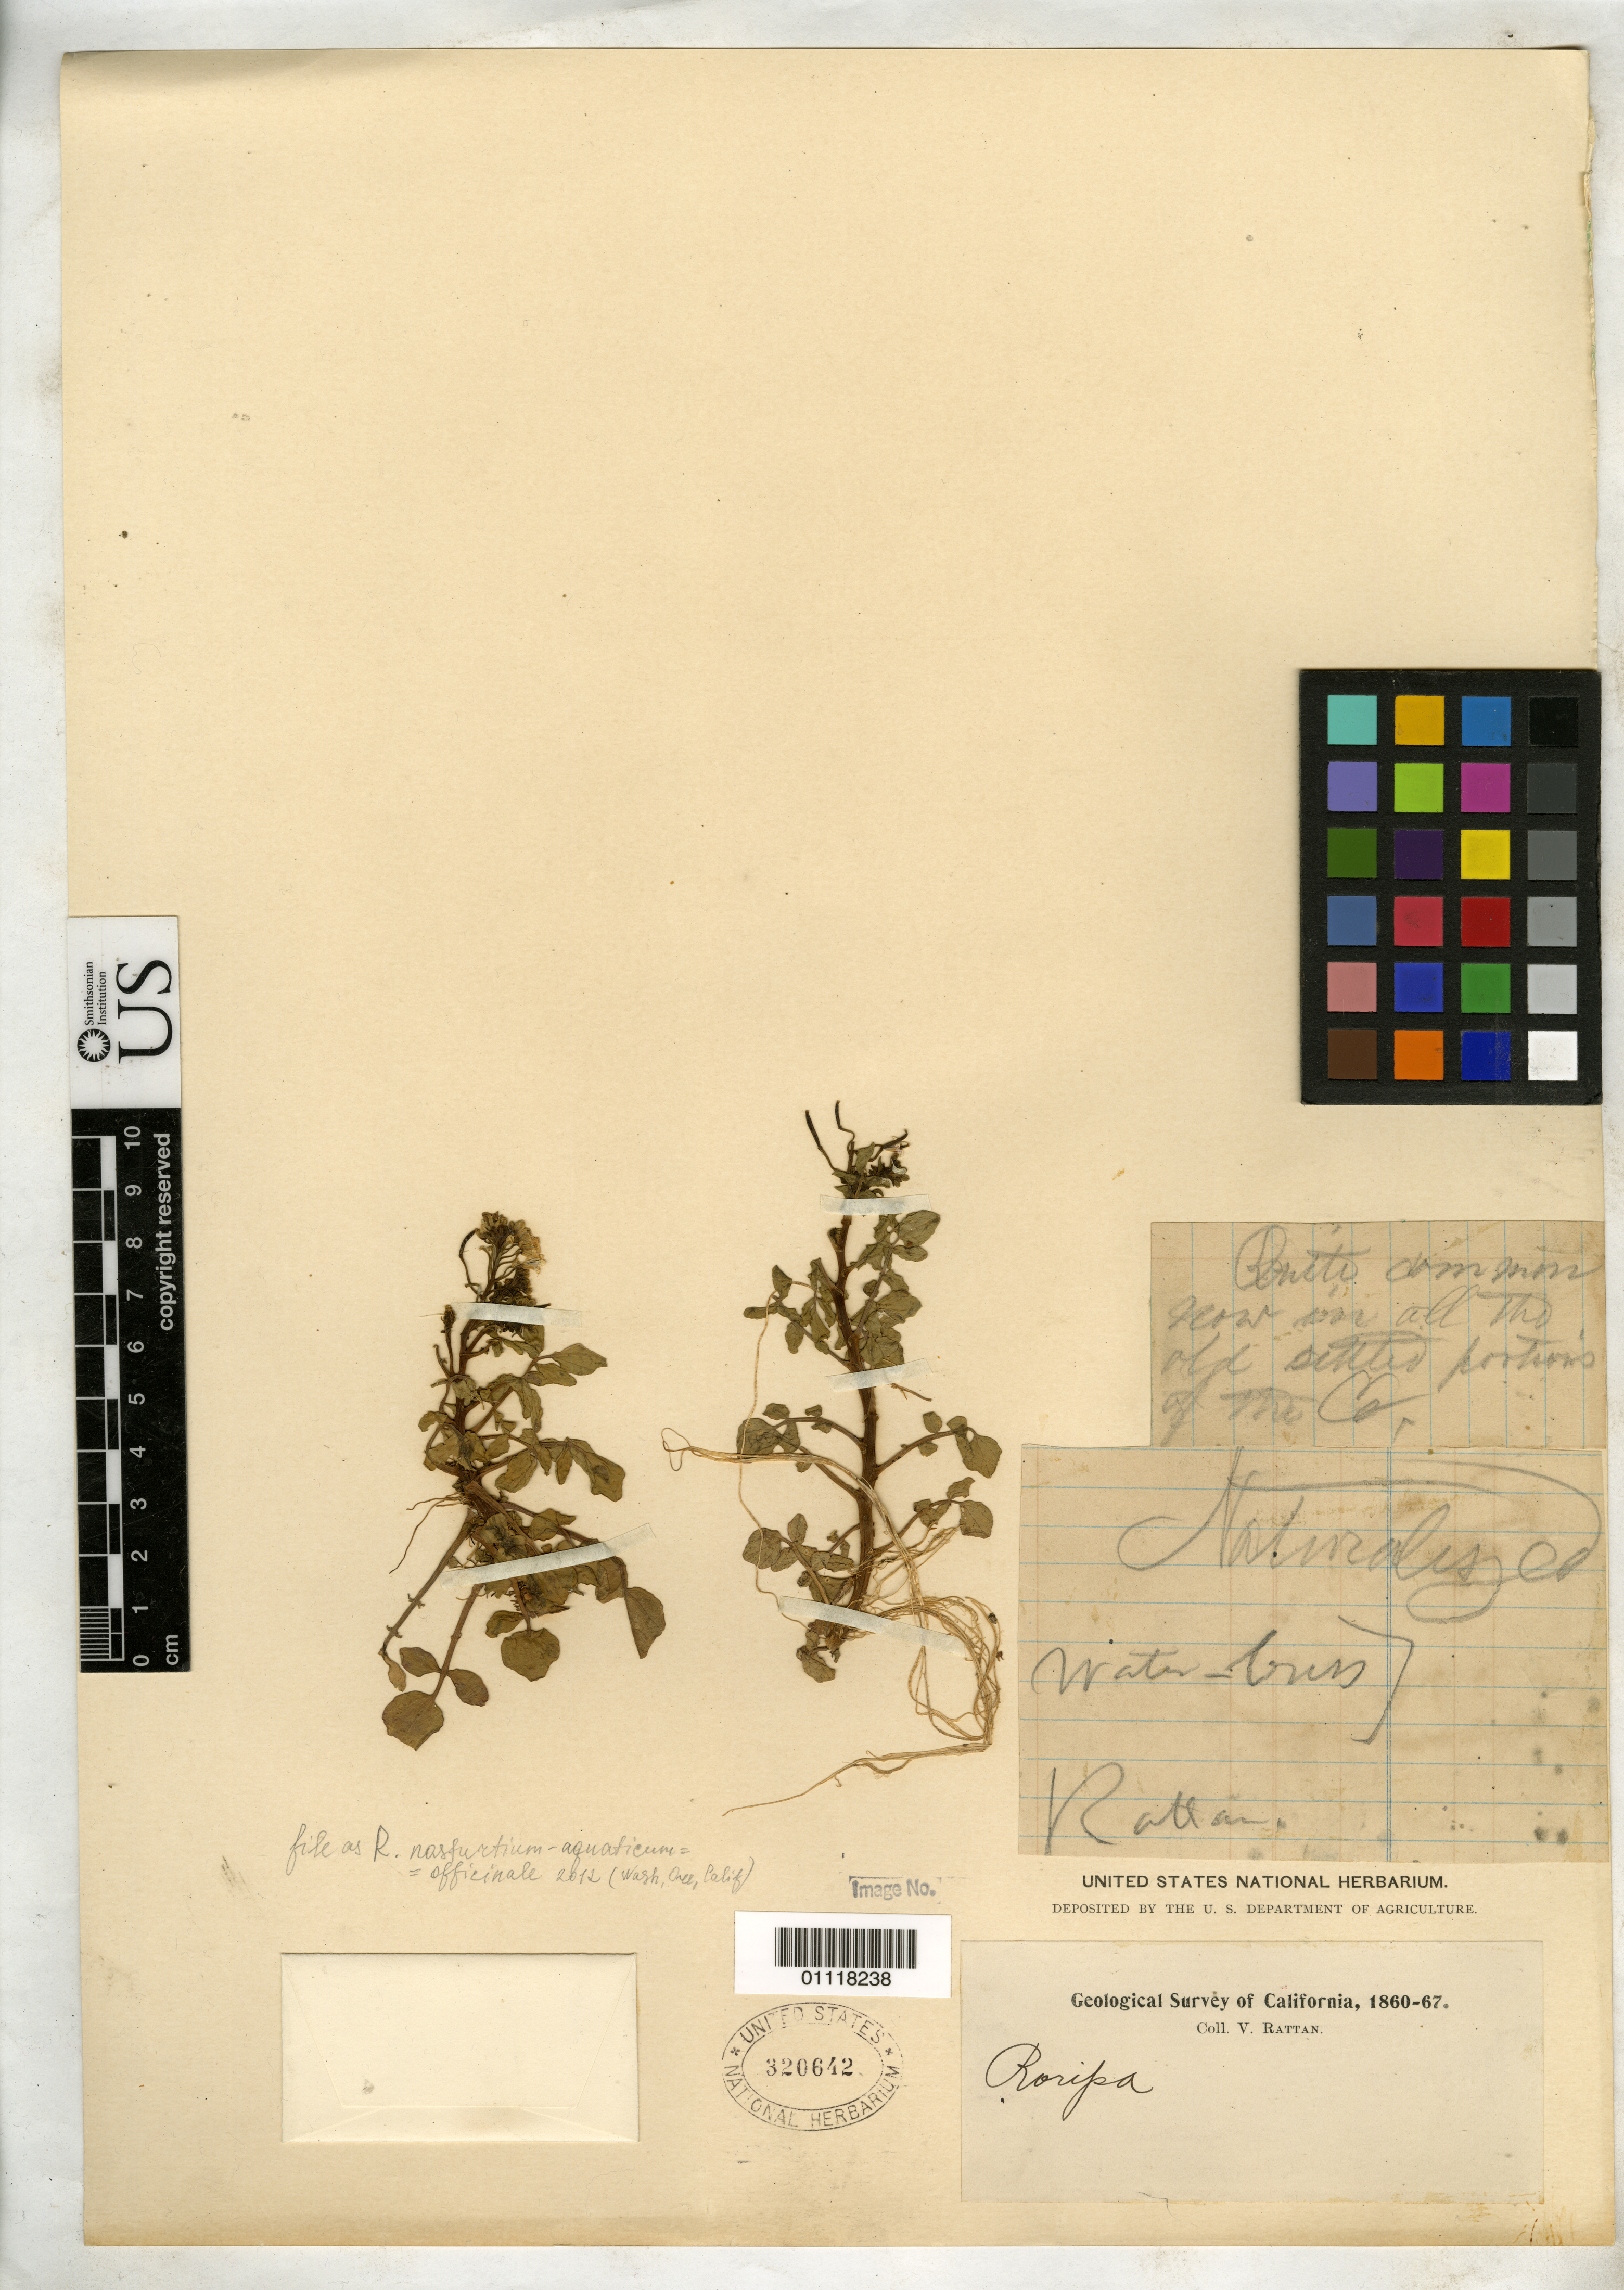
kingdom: Plantae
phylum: Tracheophyta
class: Magnoliopsida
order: Brassicales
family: Brassicaceae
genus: Nasturtium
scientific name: Nasturtium officinale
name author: R. Br.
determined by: Strong, Mark T., (BOT), Smithsonian Institution - National Museum of Natural History (UNITED STATES)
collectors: V. Rattan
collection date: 1860/1867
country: United States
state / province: California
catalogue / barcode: US 320642